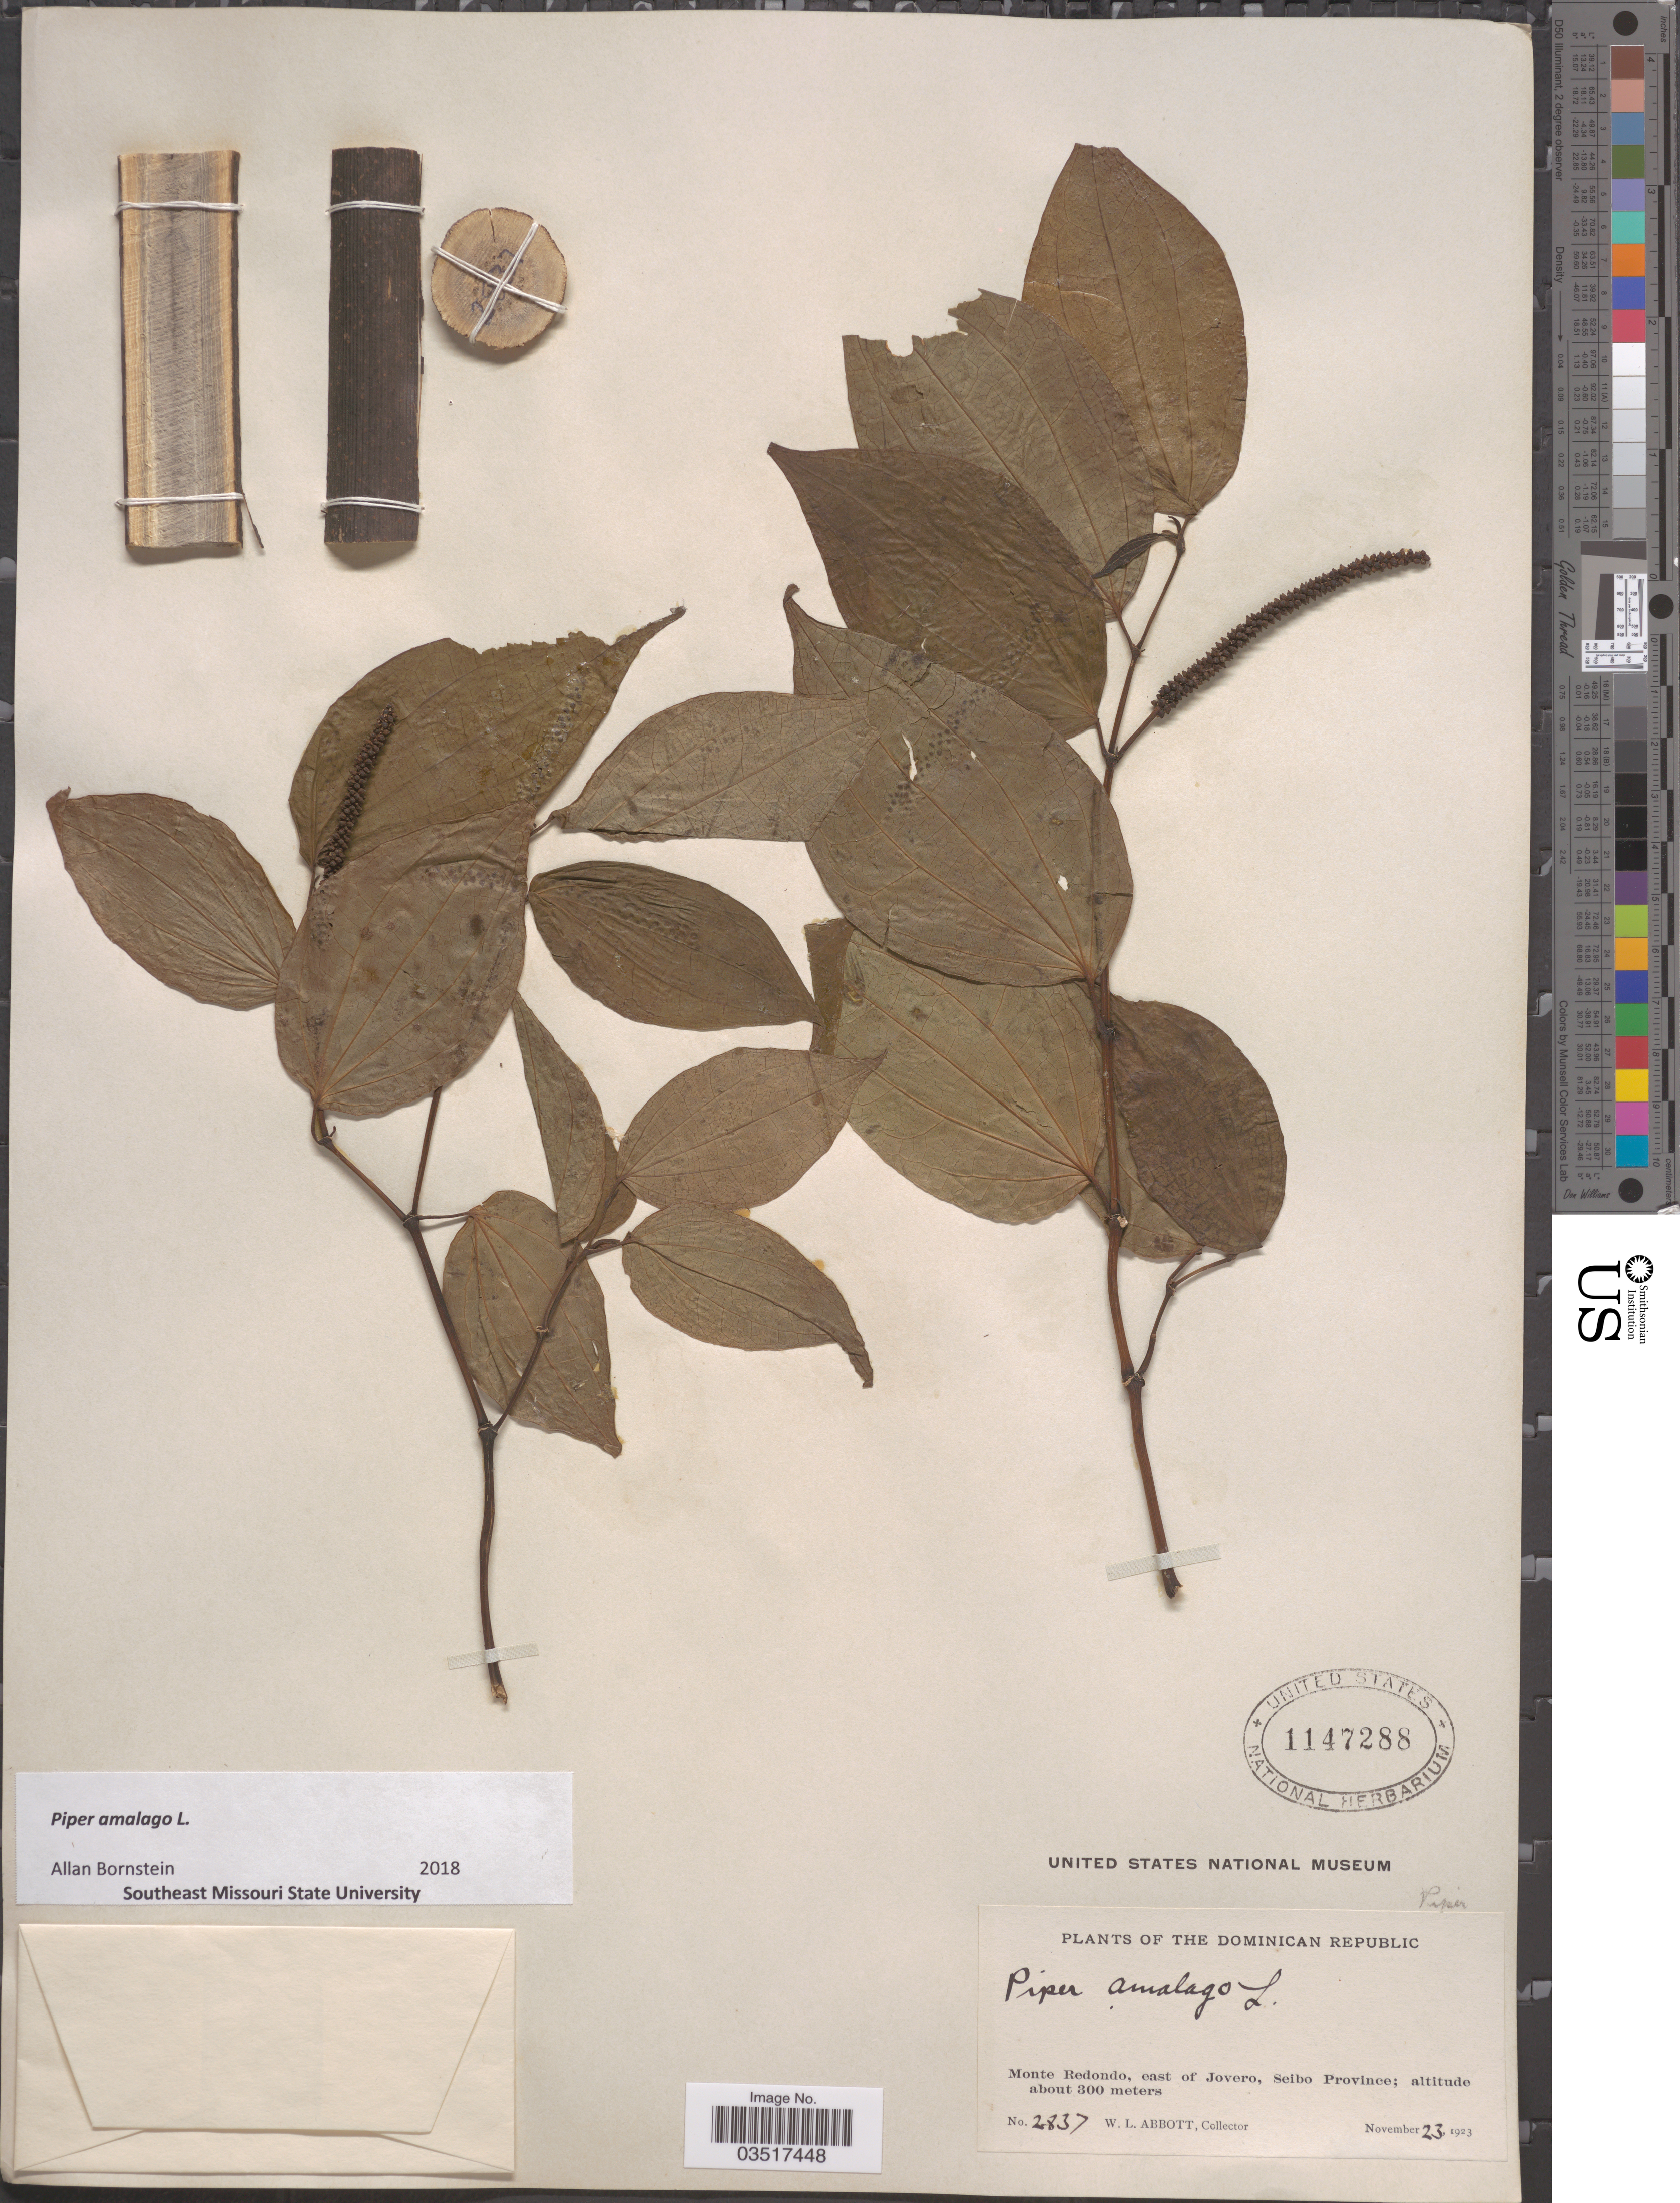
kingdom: Plantae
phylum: Tracheophyta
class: Magnoliopsida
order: Piperales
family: Piperaceae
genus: Piper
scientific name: Piper amalago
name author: L.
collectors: W. L. Abbott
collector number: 2837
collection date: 1923-11-23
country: Dominican Republic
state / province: El Seíbo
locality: Monte Redondo, east of Jovero, Seibo Province.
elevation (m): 300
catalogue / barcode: US 1147288